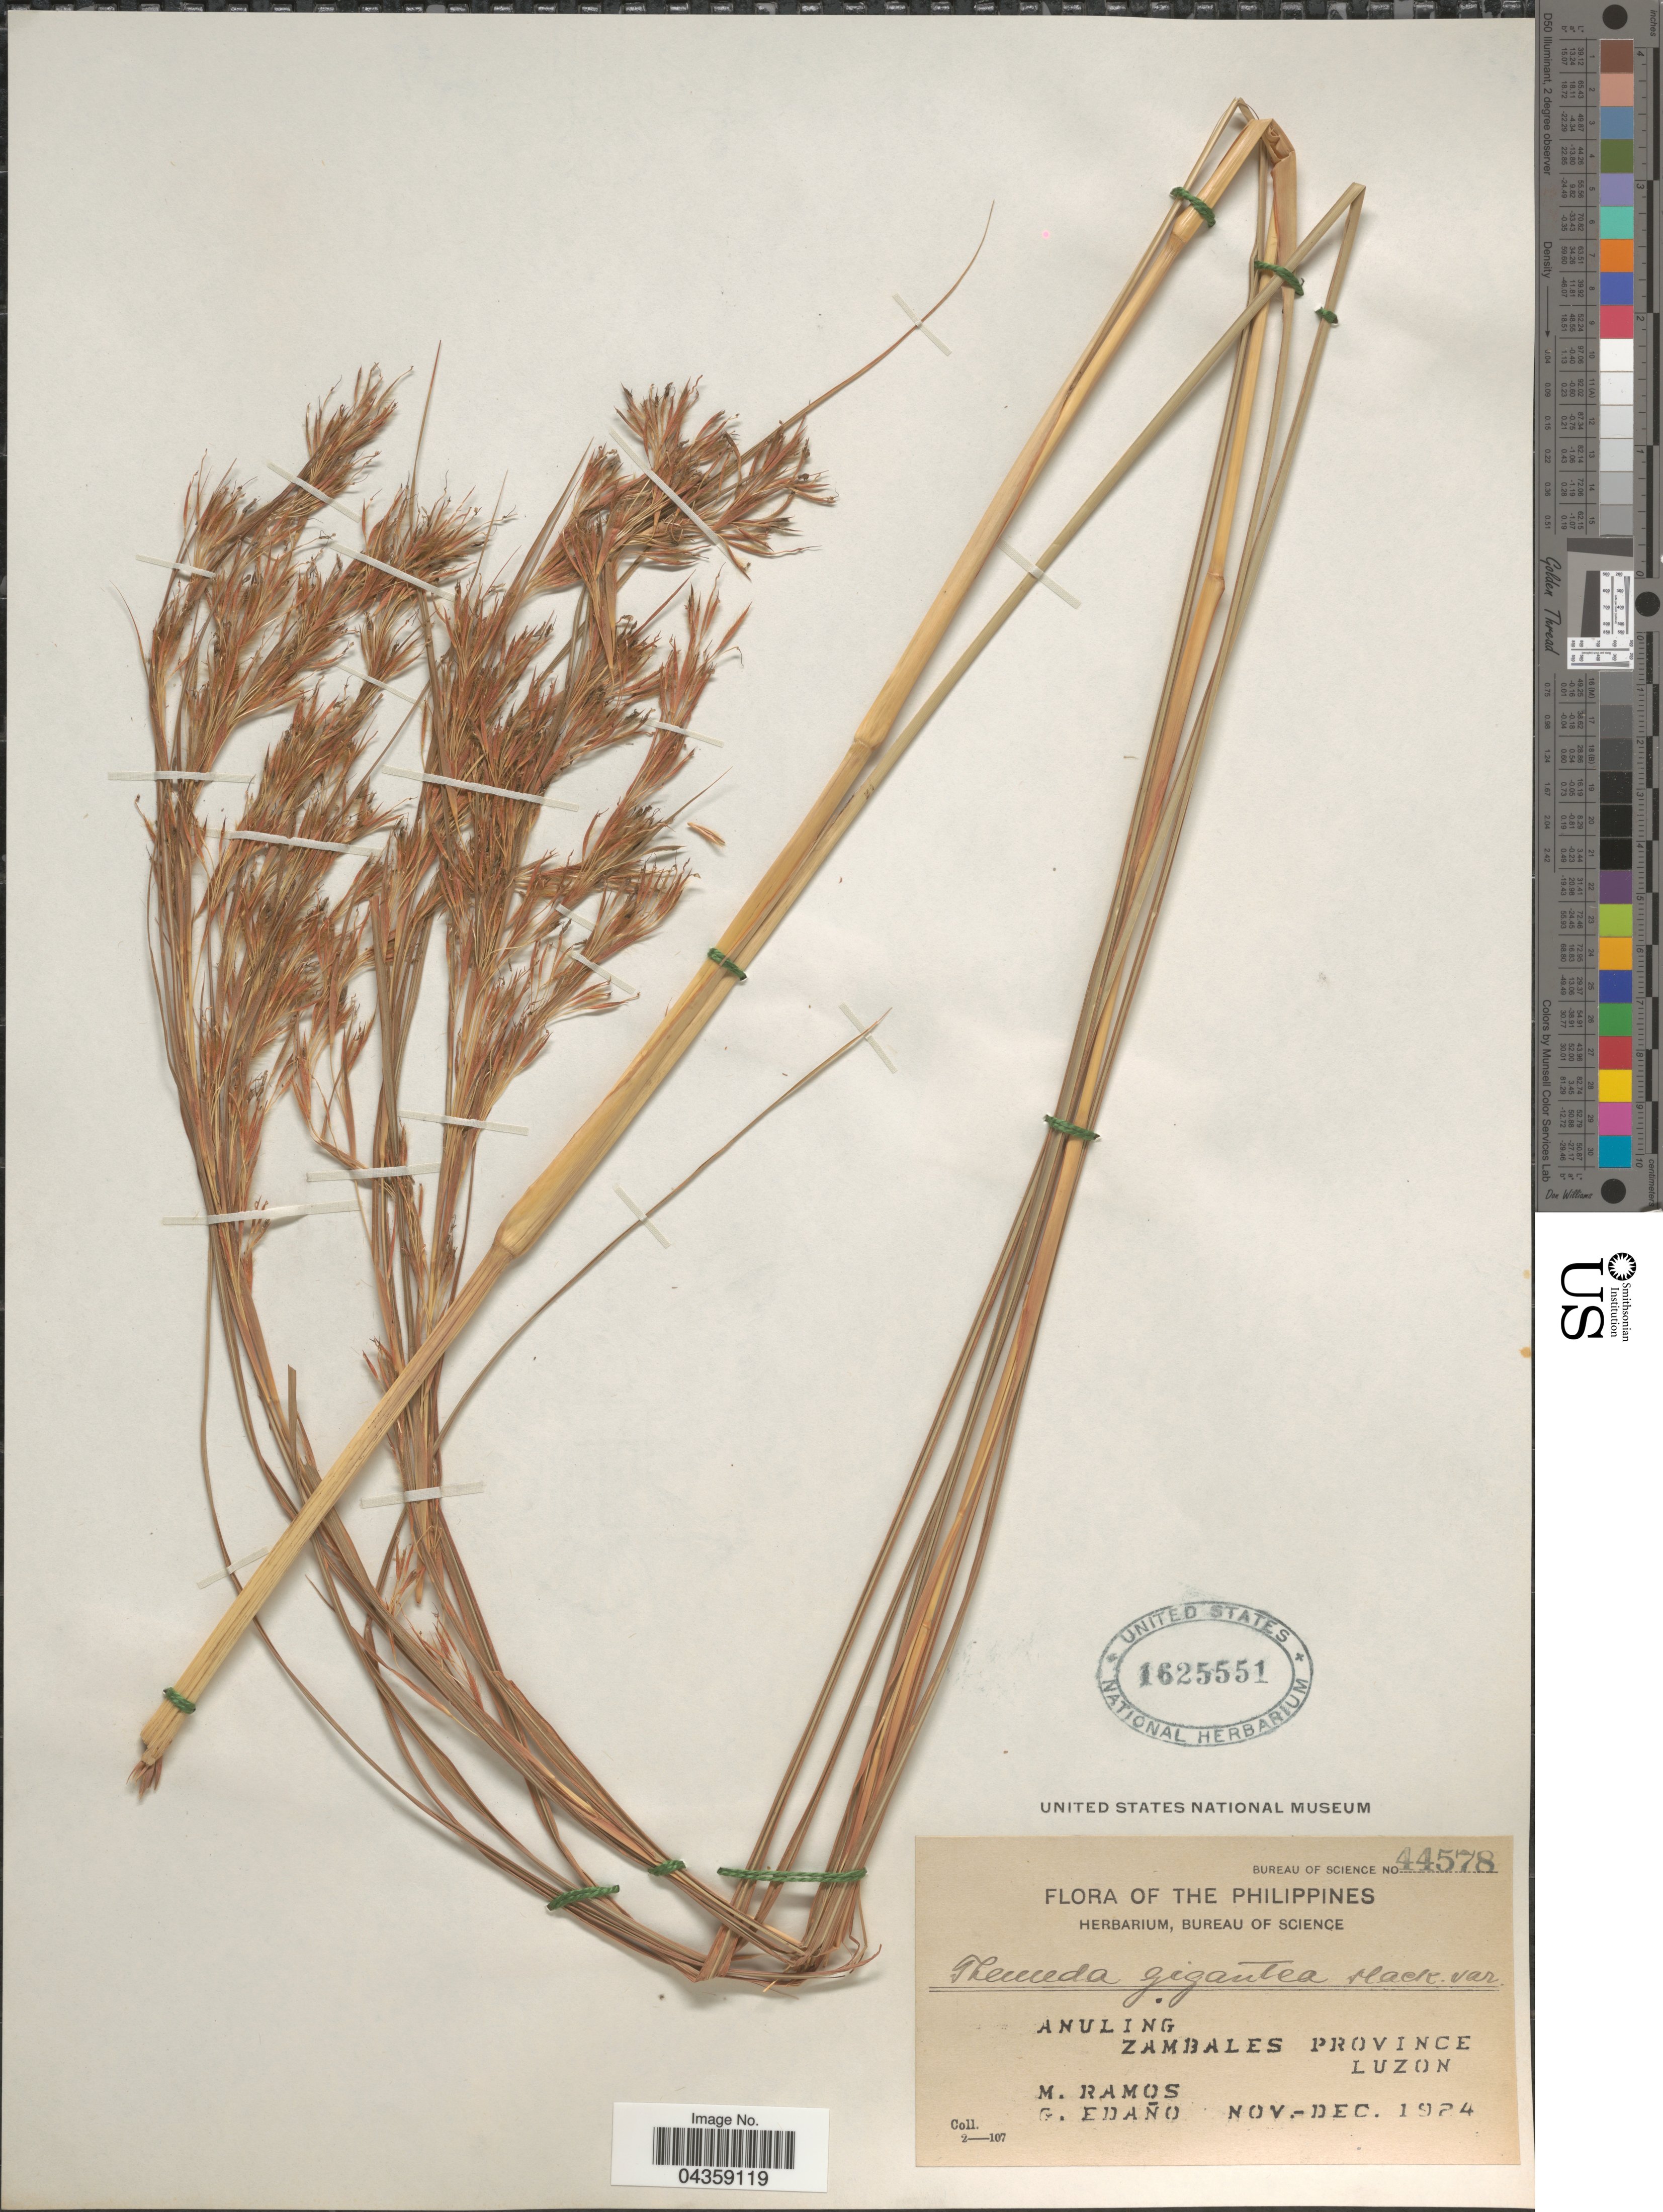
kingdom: Plantae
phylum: Tracheophyta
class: Liliopsida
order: Poales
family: Poaceae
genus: Themeda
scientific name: Themeda gigantea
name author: Hack.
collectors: M. Ramos & G. Edaño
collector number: Bureau of Science 44578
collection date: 1924-11/1924-12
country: Philippines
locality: Anuling. Zambales Province. Luzon.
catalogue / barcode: US 1625551